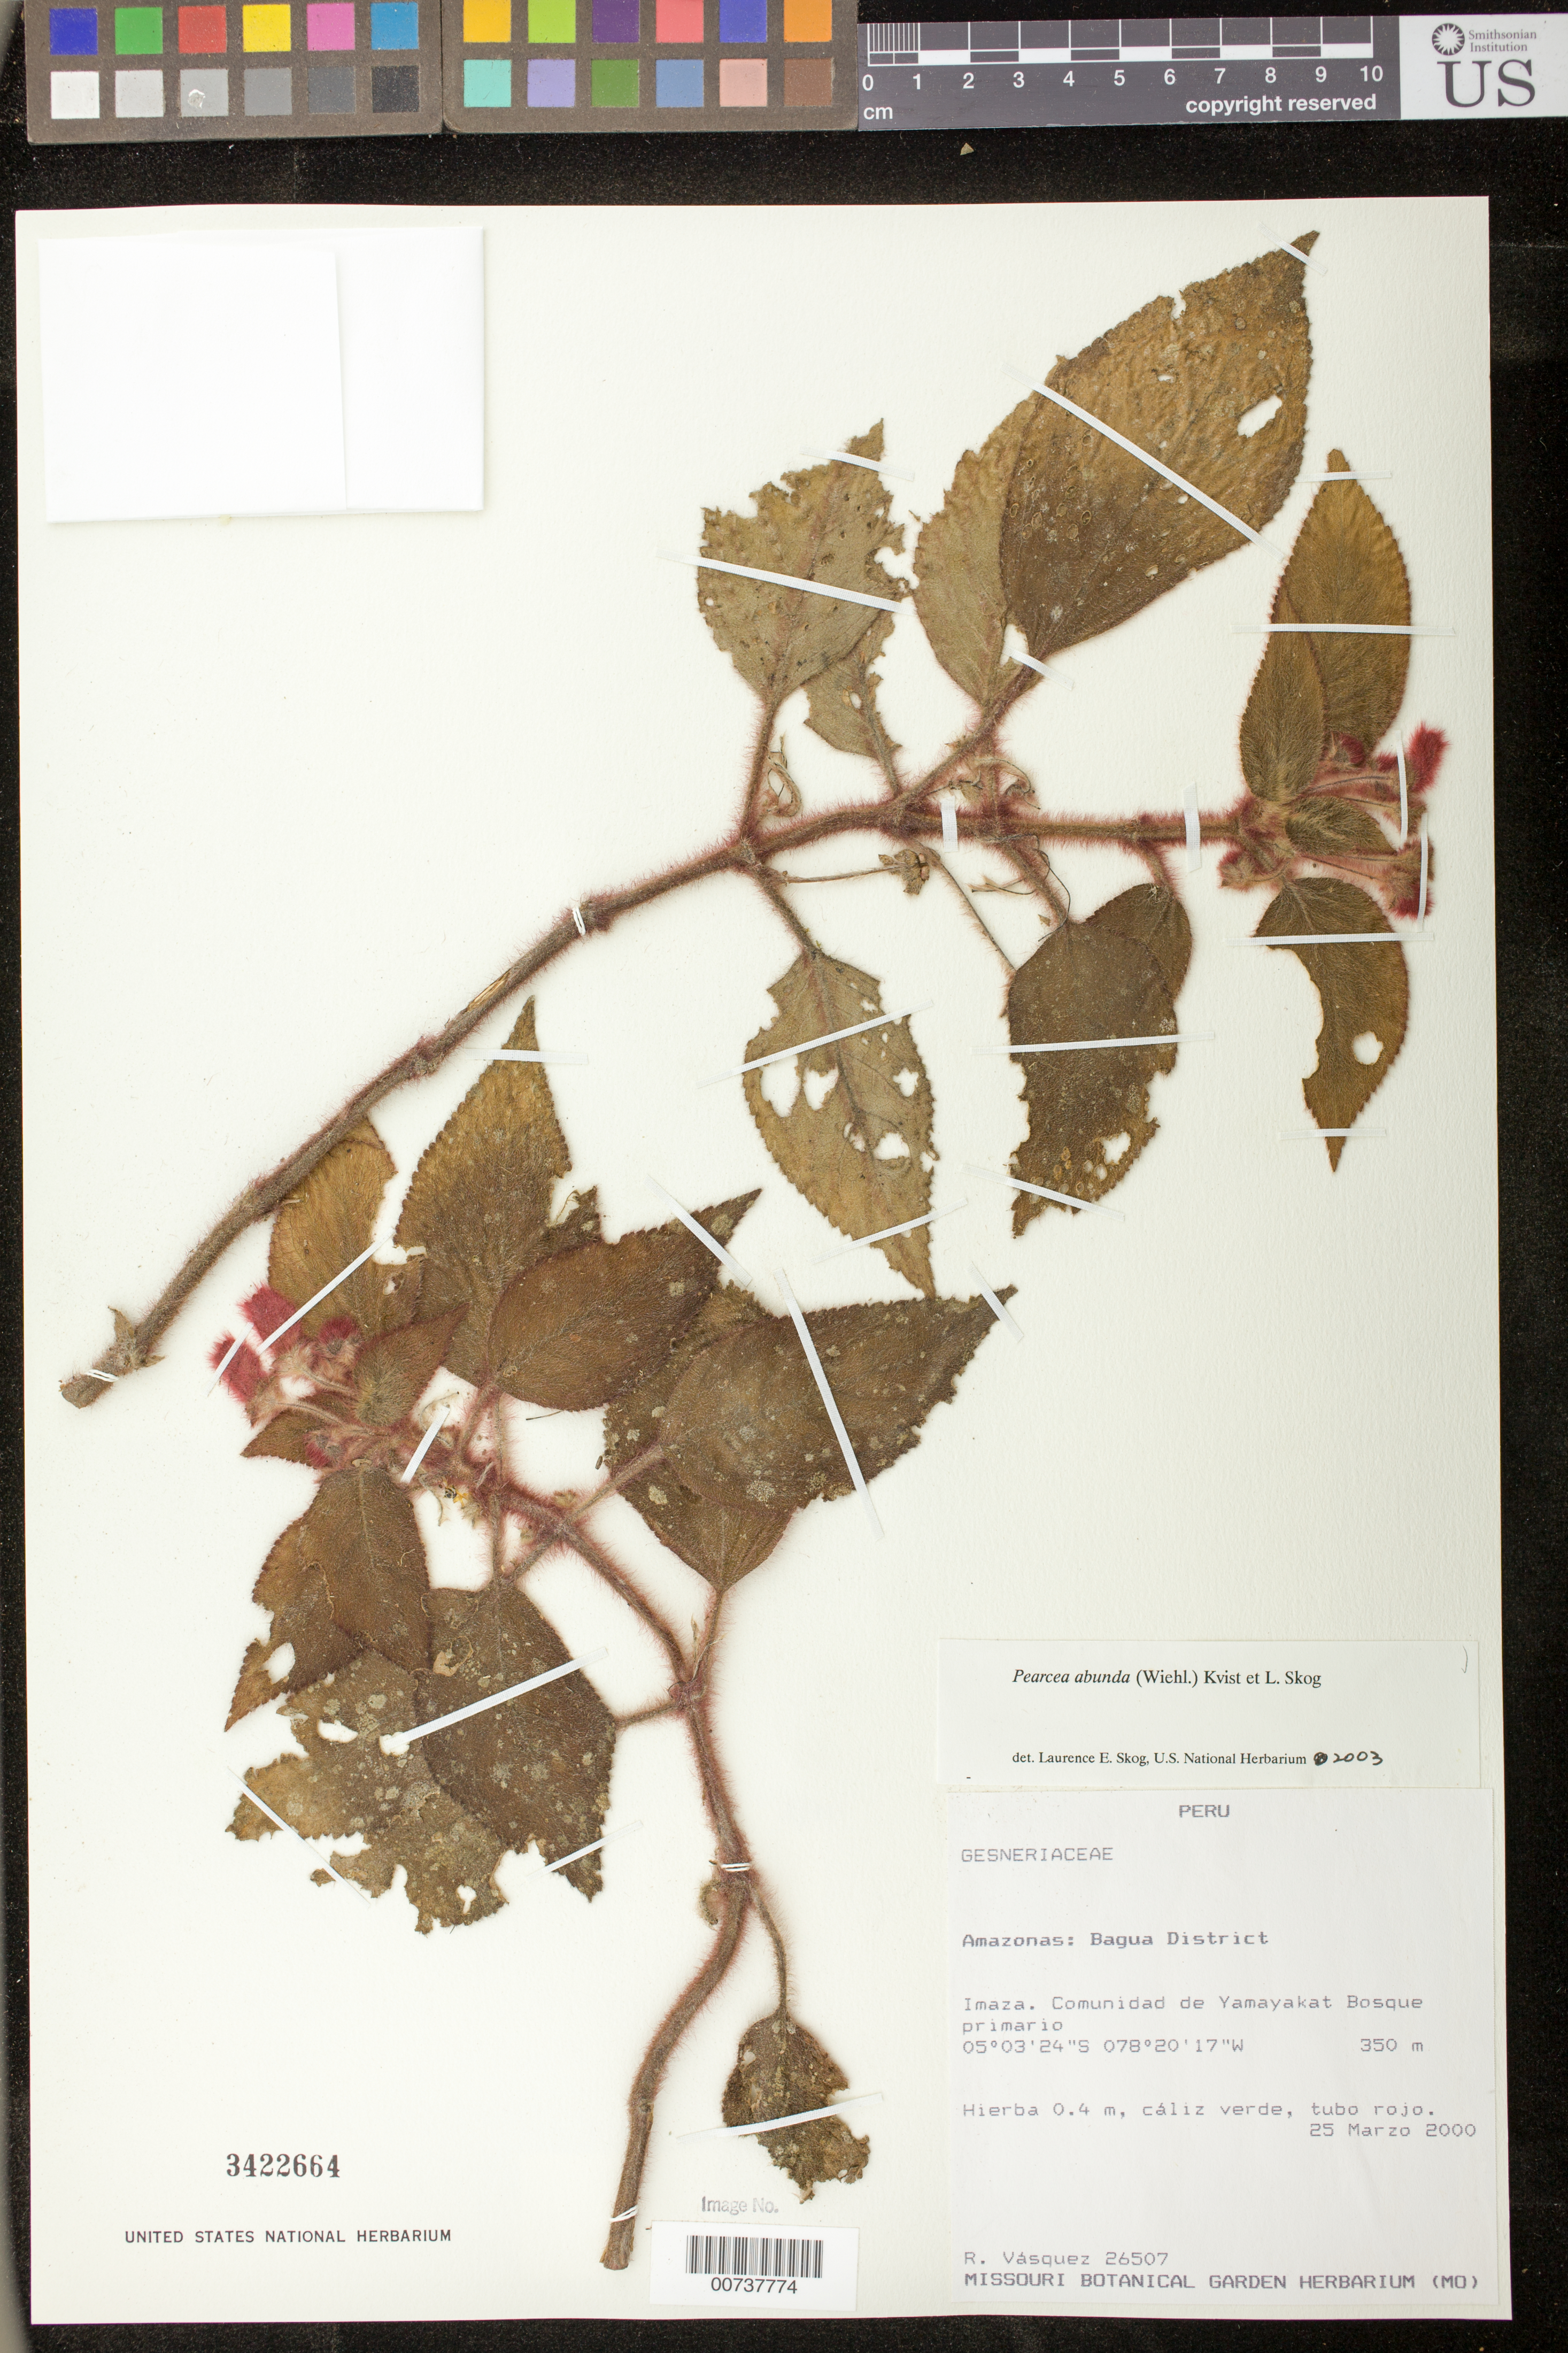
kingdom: Plantae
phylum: Tracheophyta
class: Magnoliopsida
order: Lamiales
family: Gesneriaceae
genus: Pearcea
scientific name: Pearcea abunda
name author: (Wiehler) L.P. Kvist & L.E. Skog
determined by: Skog, Laurence E.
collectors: R. Vásquez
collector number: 26507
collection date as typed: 25 Mar 2000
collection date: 2000-03-25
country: Peru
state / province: Amazonas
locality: Bagua District, Imaza, comunidad de Yamayakat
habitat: Bosque primario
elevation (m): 350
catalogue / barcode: US 3422664